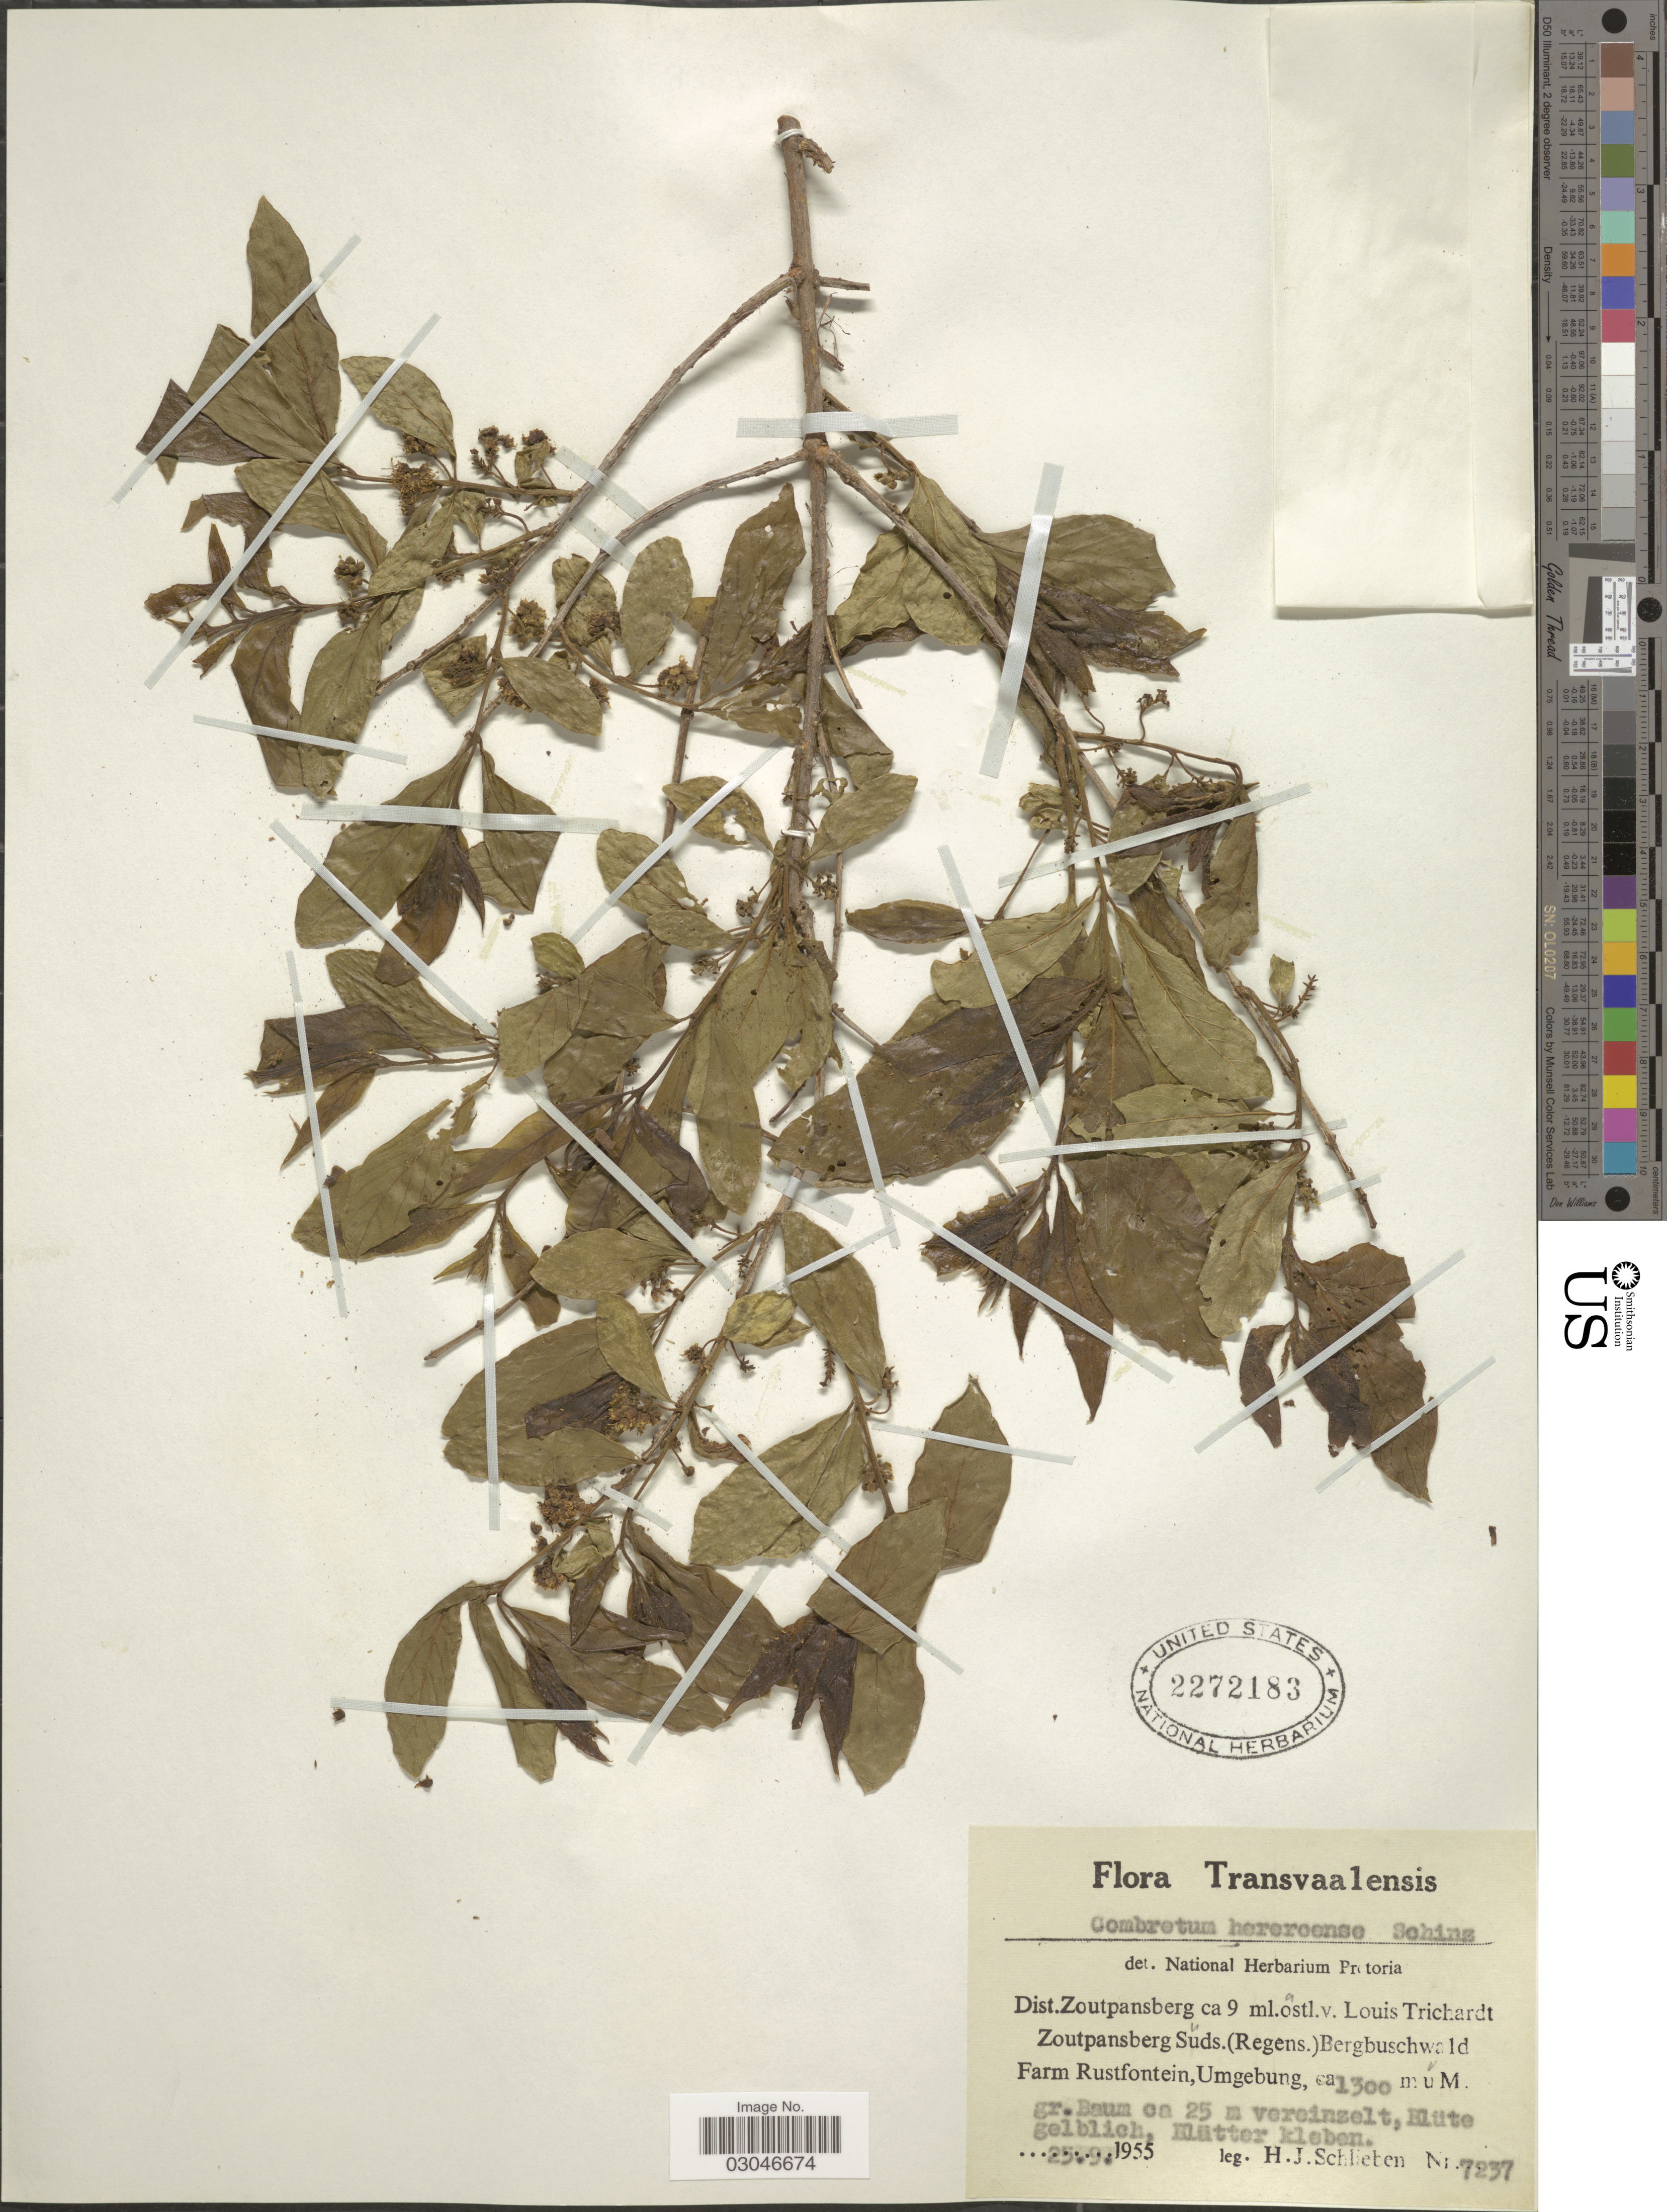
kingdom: Plantae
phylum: Tracheophyta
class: Magnoliopsida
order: Myrtales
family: Combretaceae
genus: Combretum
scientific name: Combretum hereroense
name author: Schinz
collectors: H. J. Schlieben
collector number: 7237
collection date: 1955-09-25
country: South Africa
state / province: Limpopo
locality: Transvaalensis. Dist. Zoutpansberg ca 9 ml. östl. v. Louis Trichardt Zoutpansberg Süds. (Regens.). Bergbuschwald Farm Rustfontein, Umgebung.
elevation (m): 1300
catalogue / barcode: US 2272183